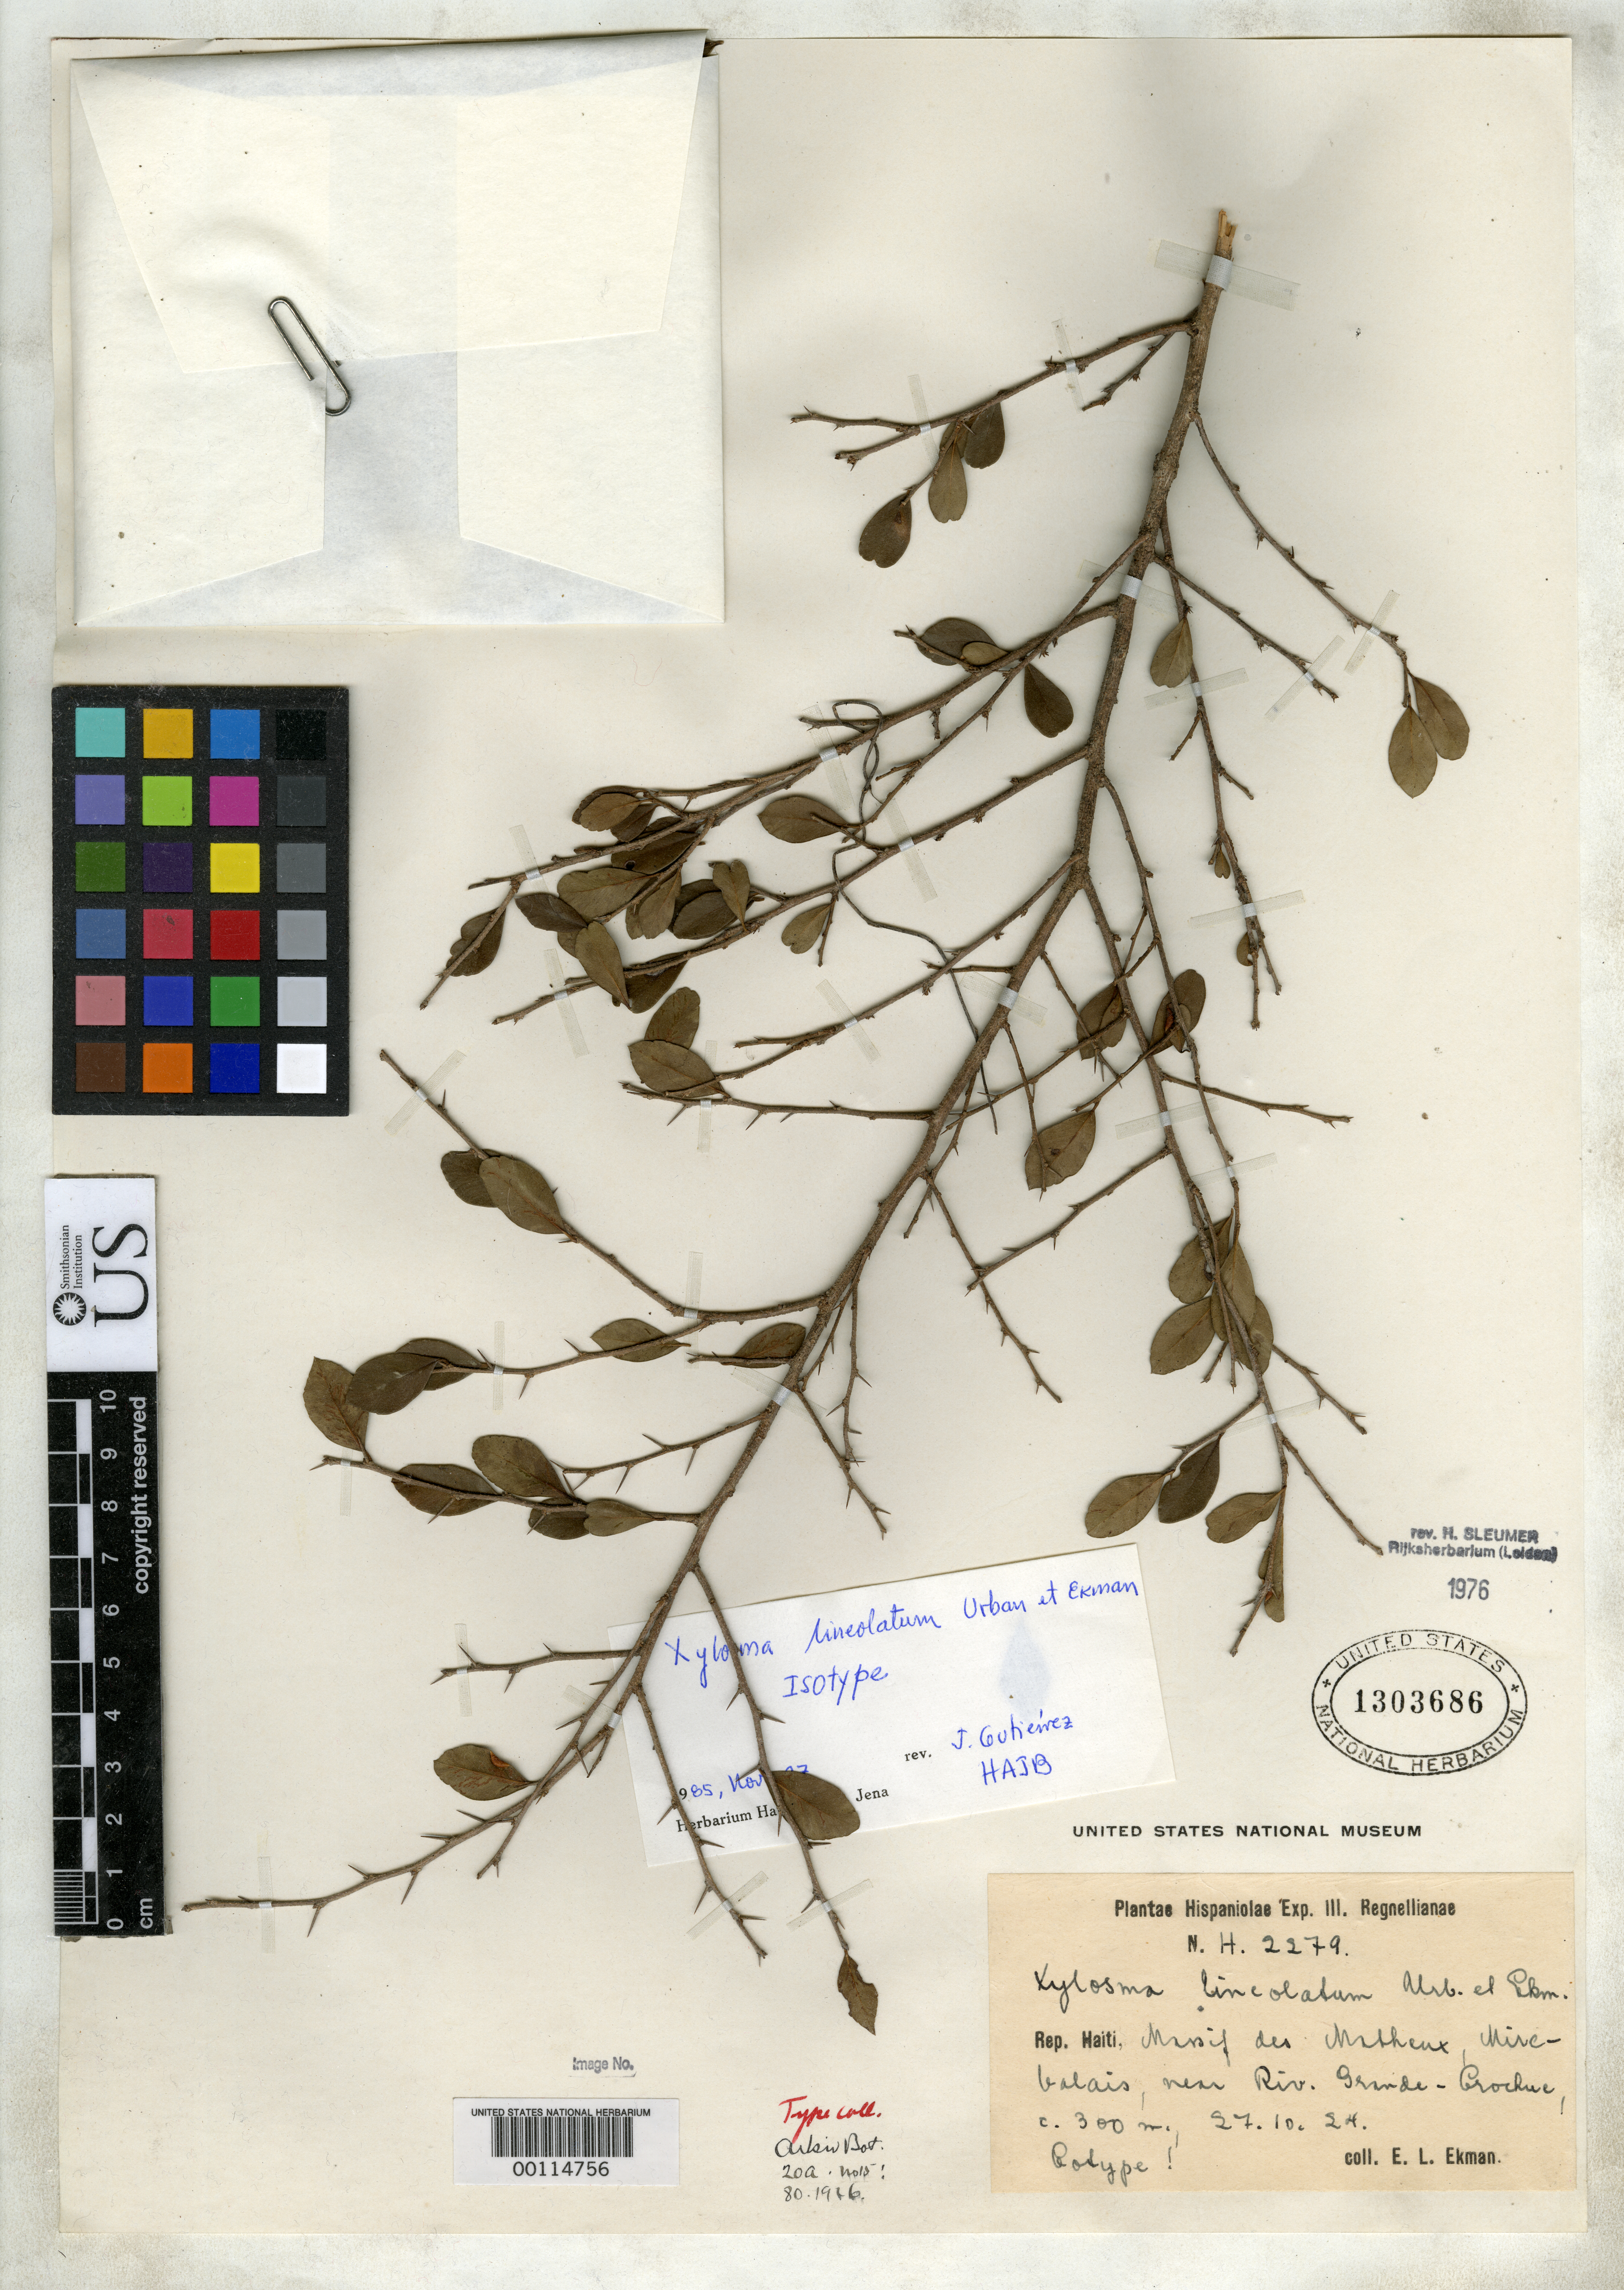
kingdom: Plantae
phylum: Tracheophyta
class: Magnoliopsida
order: Malpighiales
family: Salicaceae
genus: Xylosma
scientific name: Xylosma lineolata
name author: Urb. & Ekman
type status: Isotype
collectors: E. L. Ekman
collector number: H 2279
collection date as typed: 27 Oct 1924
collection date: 1924-10-27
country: Haiti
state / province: Artibonite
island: Hispaniola Island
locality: Massif des Matheux, Mircbalais, near Grande-Crochue River.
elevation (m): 300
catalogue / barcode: US 1303686